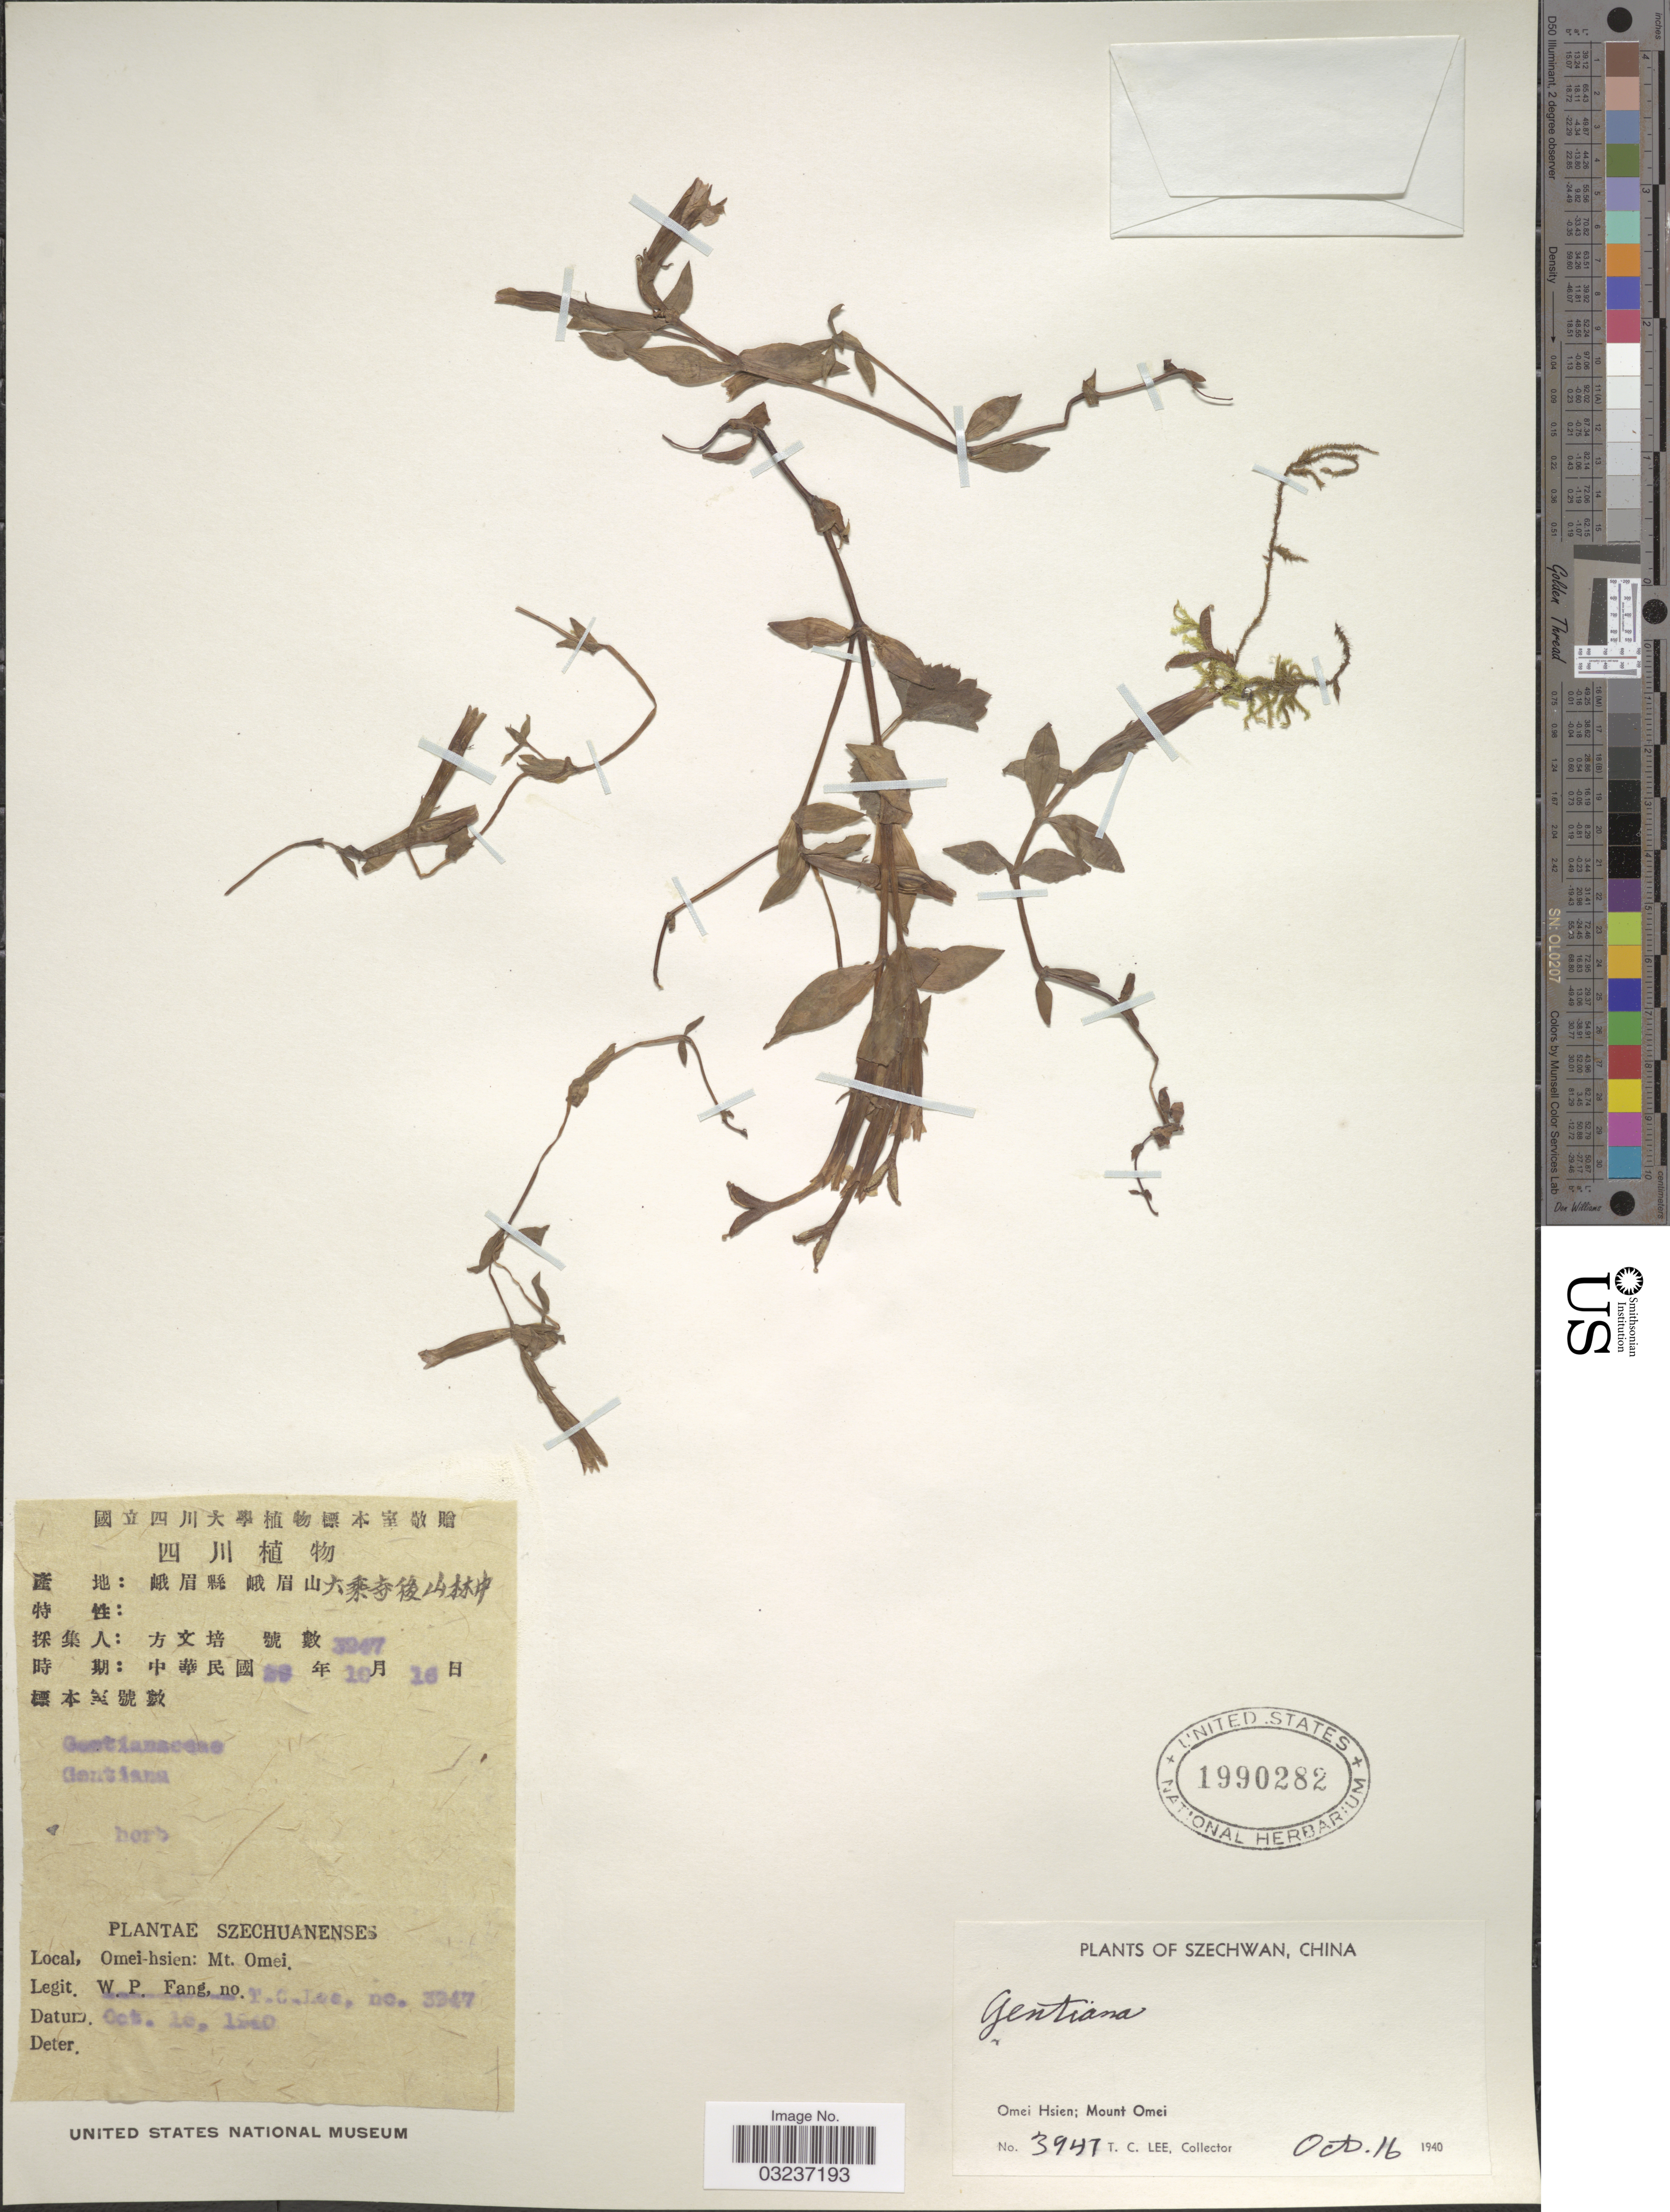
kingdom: Plantae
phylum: Tracheophyta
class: Magnoliopsida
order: Gentianales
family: Gentianaceae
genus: Gentiana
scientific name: Gentiana sp.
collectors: T. Lee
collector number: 3947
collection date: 1940-10-16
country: China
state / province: Sichuan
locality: Szechwan. Omei Hsien; Mount Omei.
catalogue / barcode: US 1990282